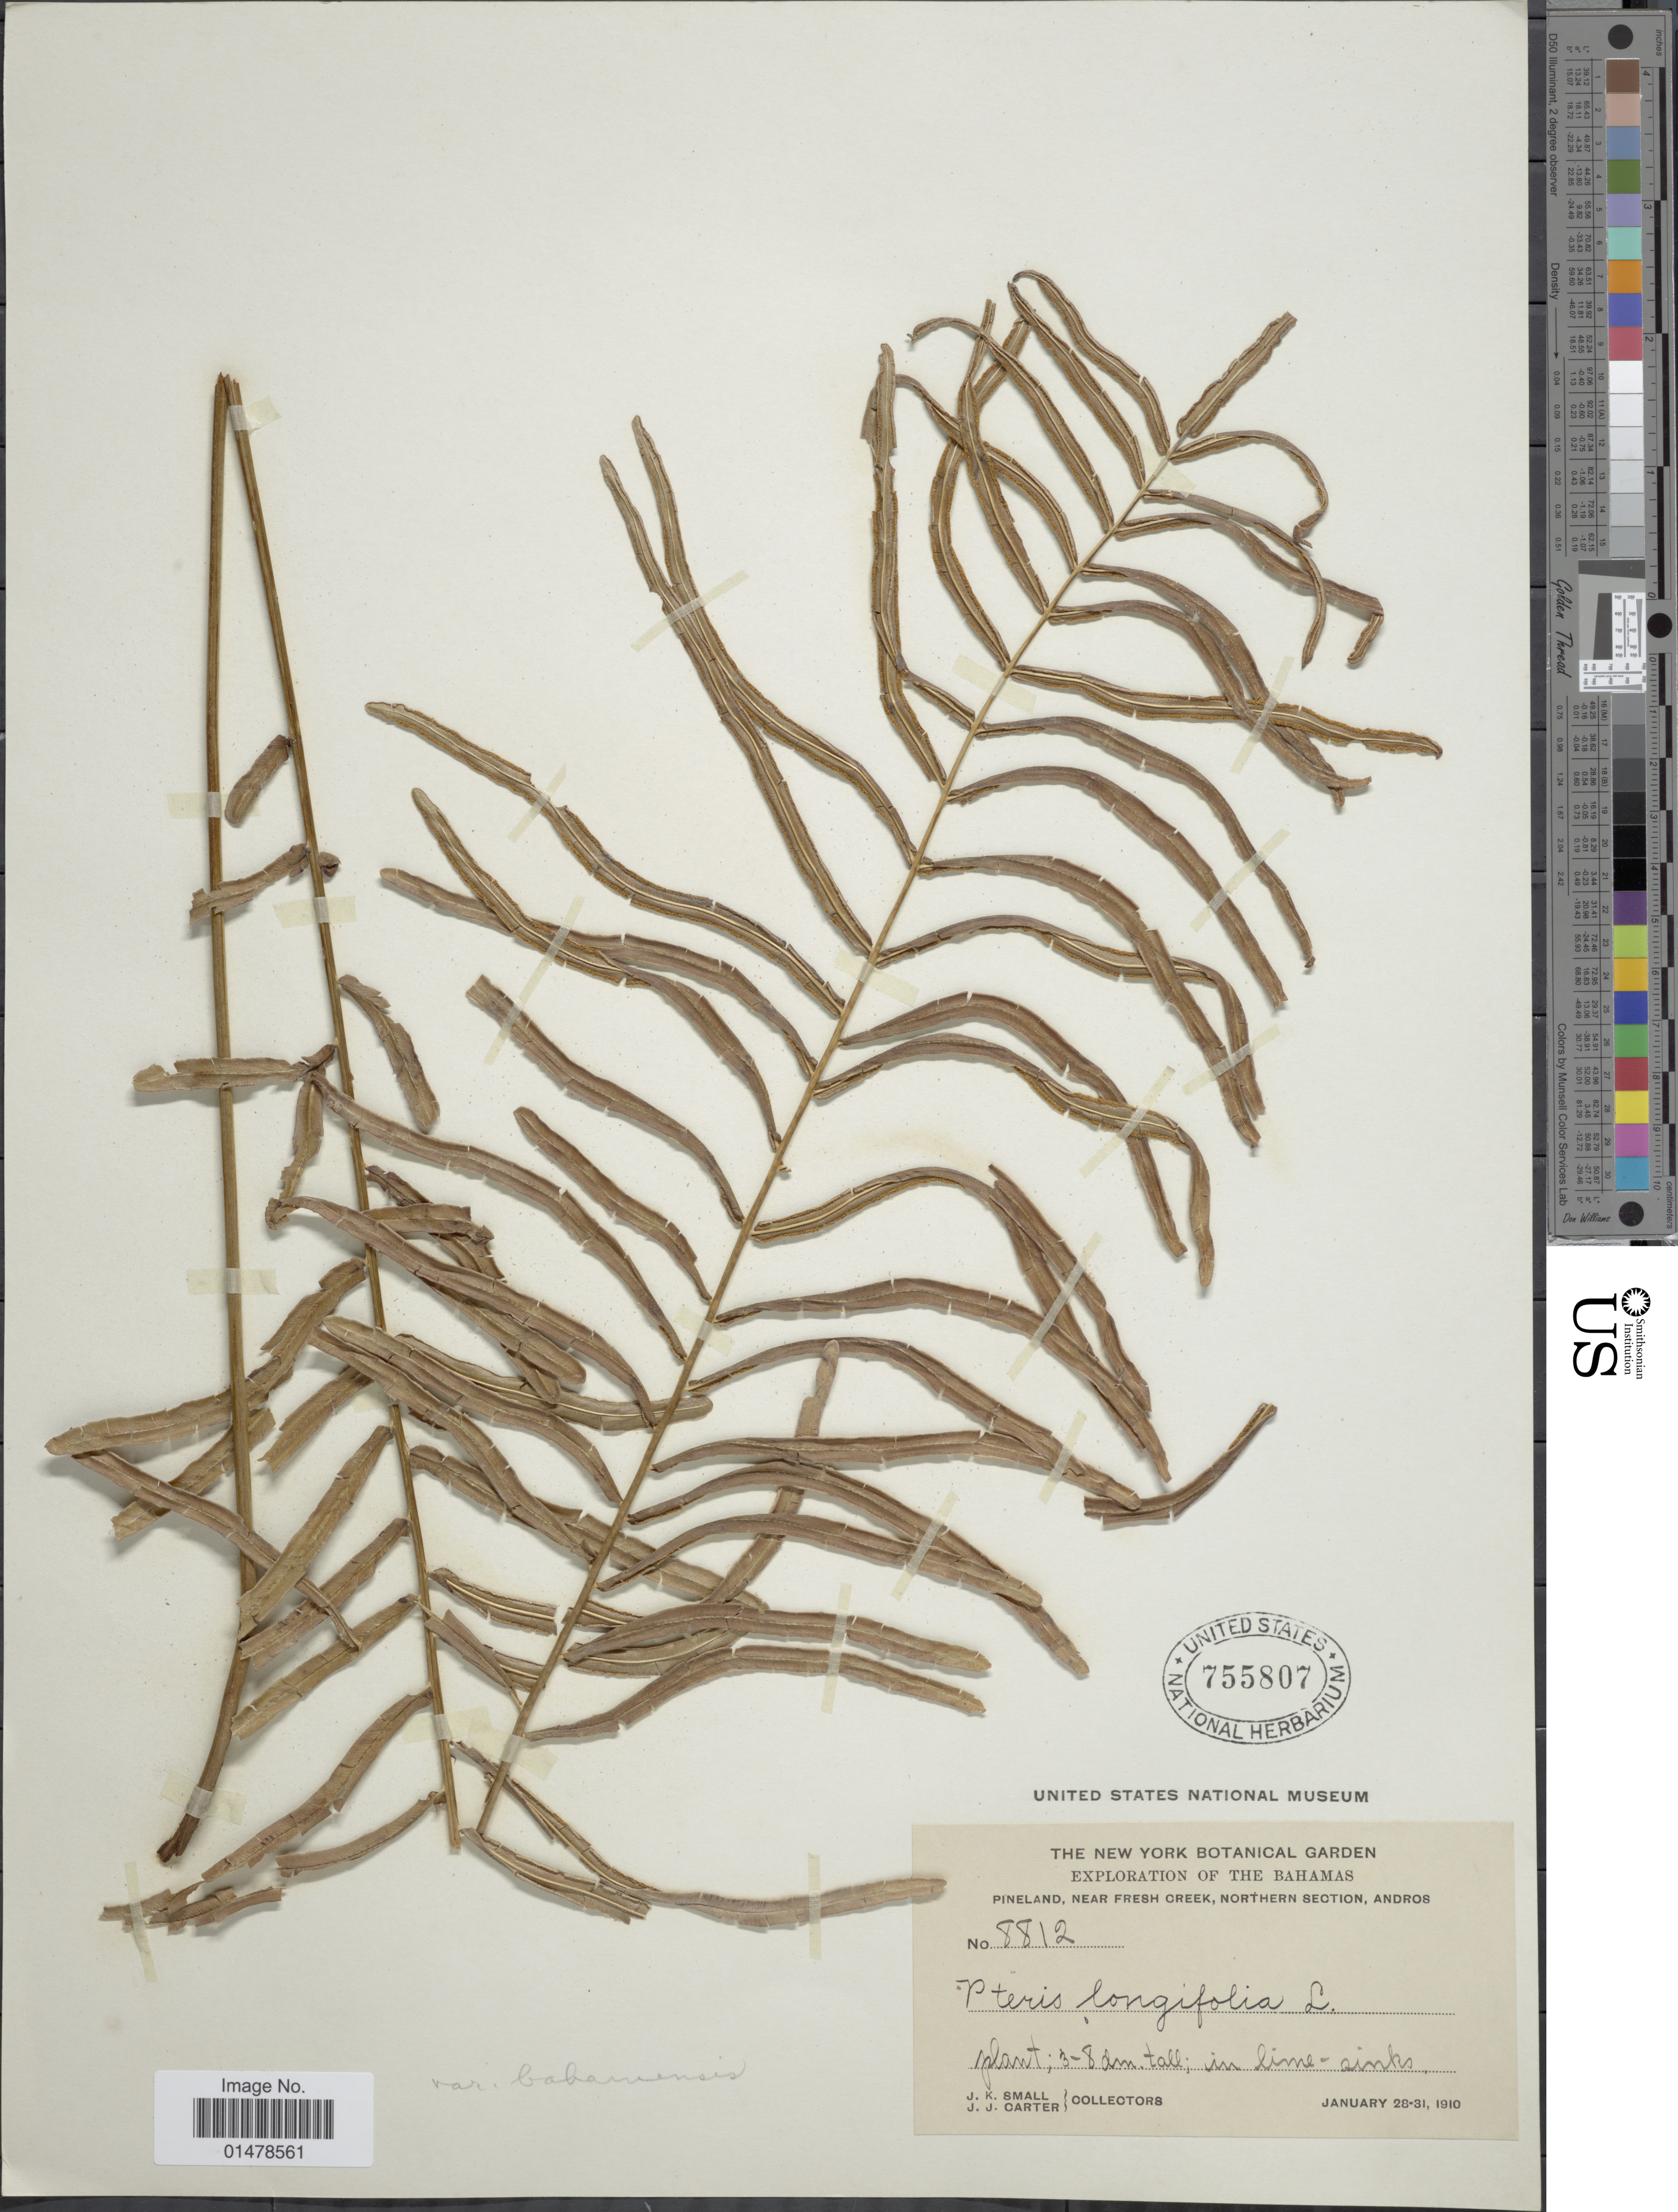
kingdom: Plantae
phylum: Tracheophyta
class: Polypodiopsida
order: Polypodiales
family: Pteridaceae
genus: Pteris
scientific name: Pteris bahamenis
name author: (J. Agardh) Fée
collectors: J. K. Small & J. Carter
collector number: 8812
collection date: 1910-01-28/1910-01-31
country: Bahamas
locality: The Bahamas, Pineland, Near fresh creek, Northern Section, Andros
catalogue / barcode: US 755807